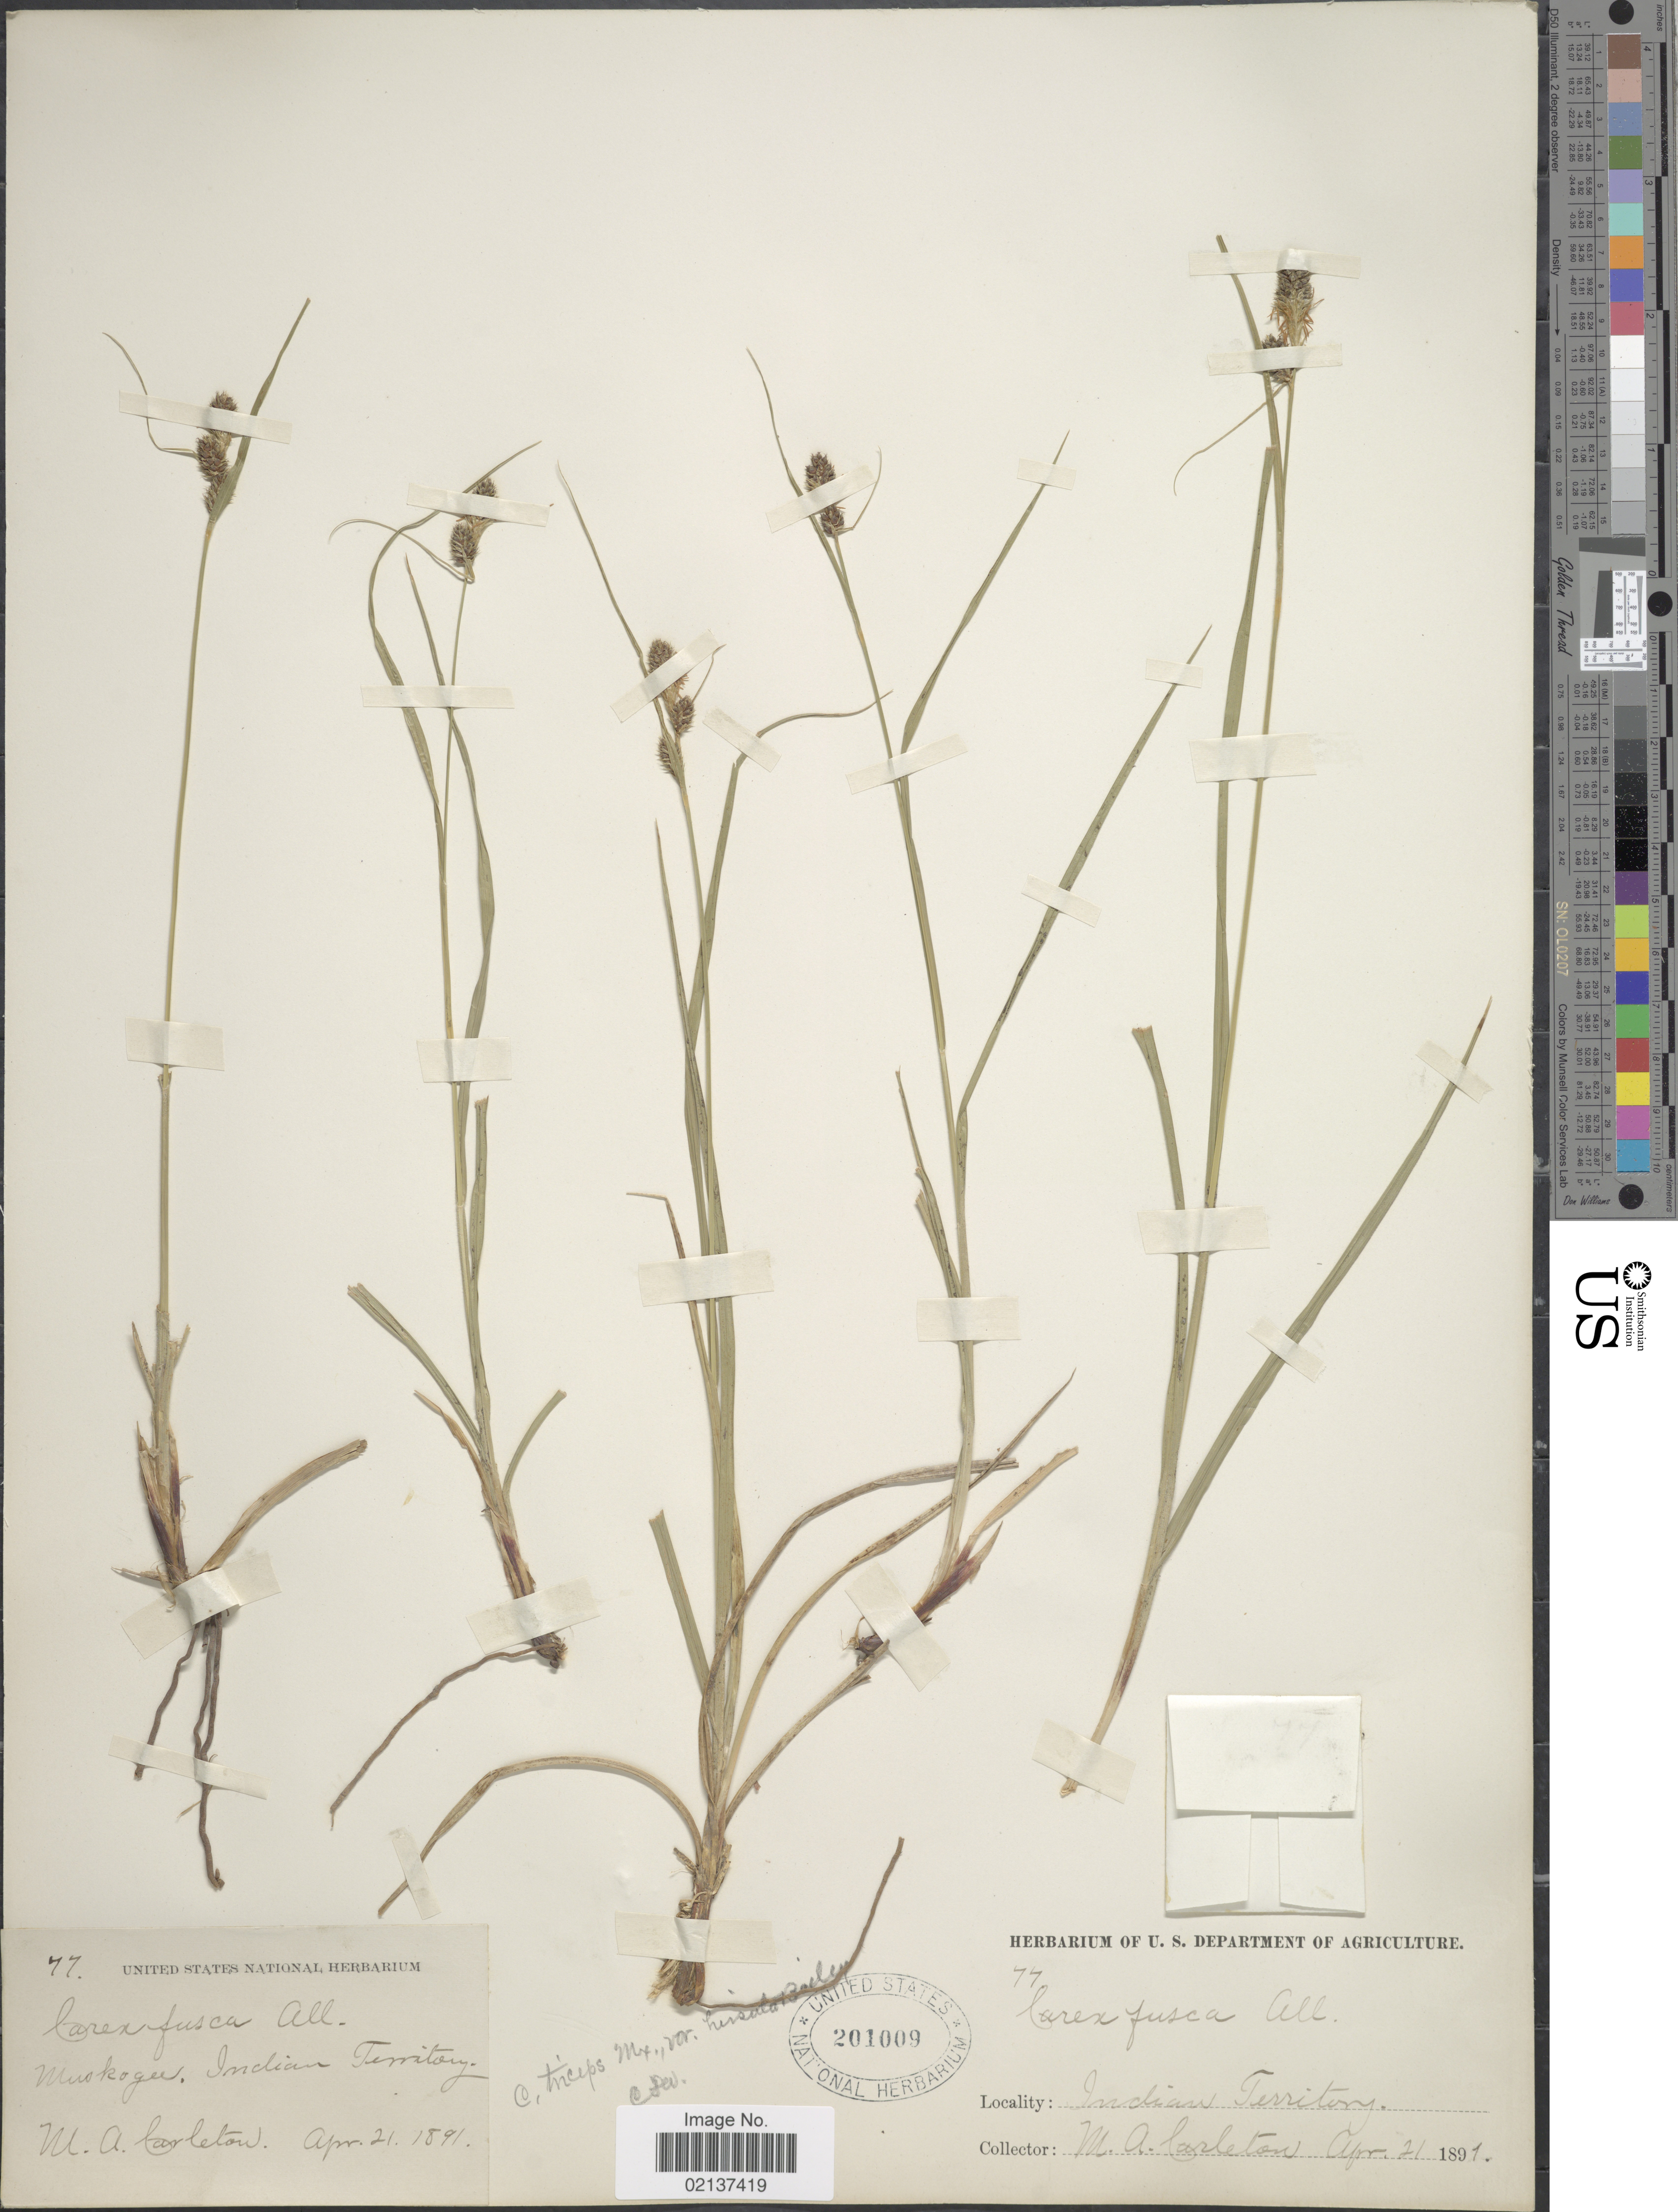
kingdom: Plantae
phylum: Tracheophyta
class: Liliopsida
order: Poales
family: Cyperaceae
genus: Carex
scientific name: Carex hirsutella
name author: Mack.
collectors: M. A. Carleton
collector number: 77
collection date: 1891-04-21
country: United States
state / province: Oklahoma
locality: Indian Territory, Muskogee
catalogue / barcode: US 201009